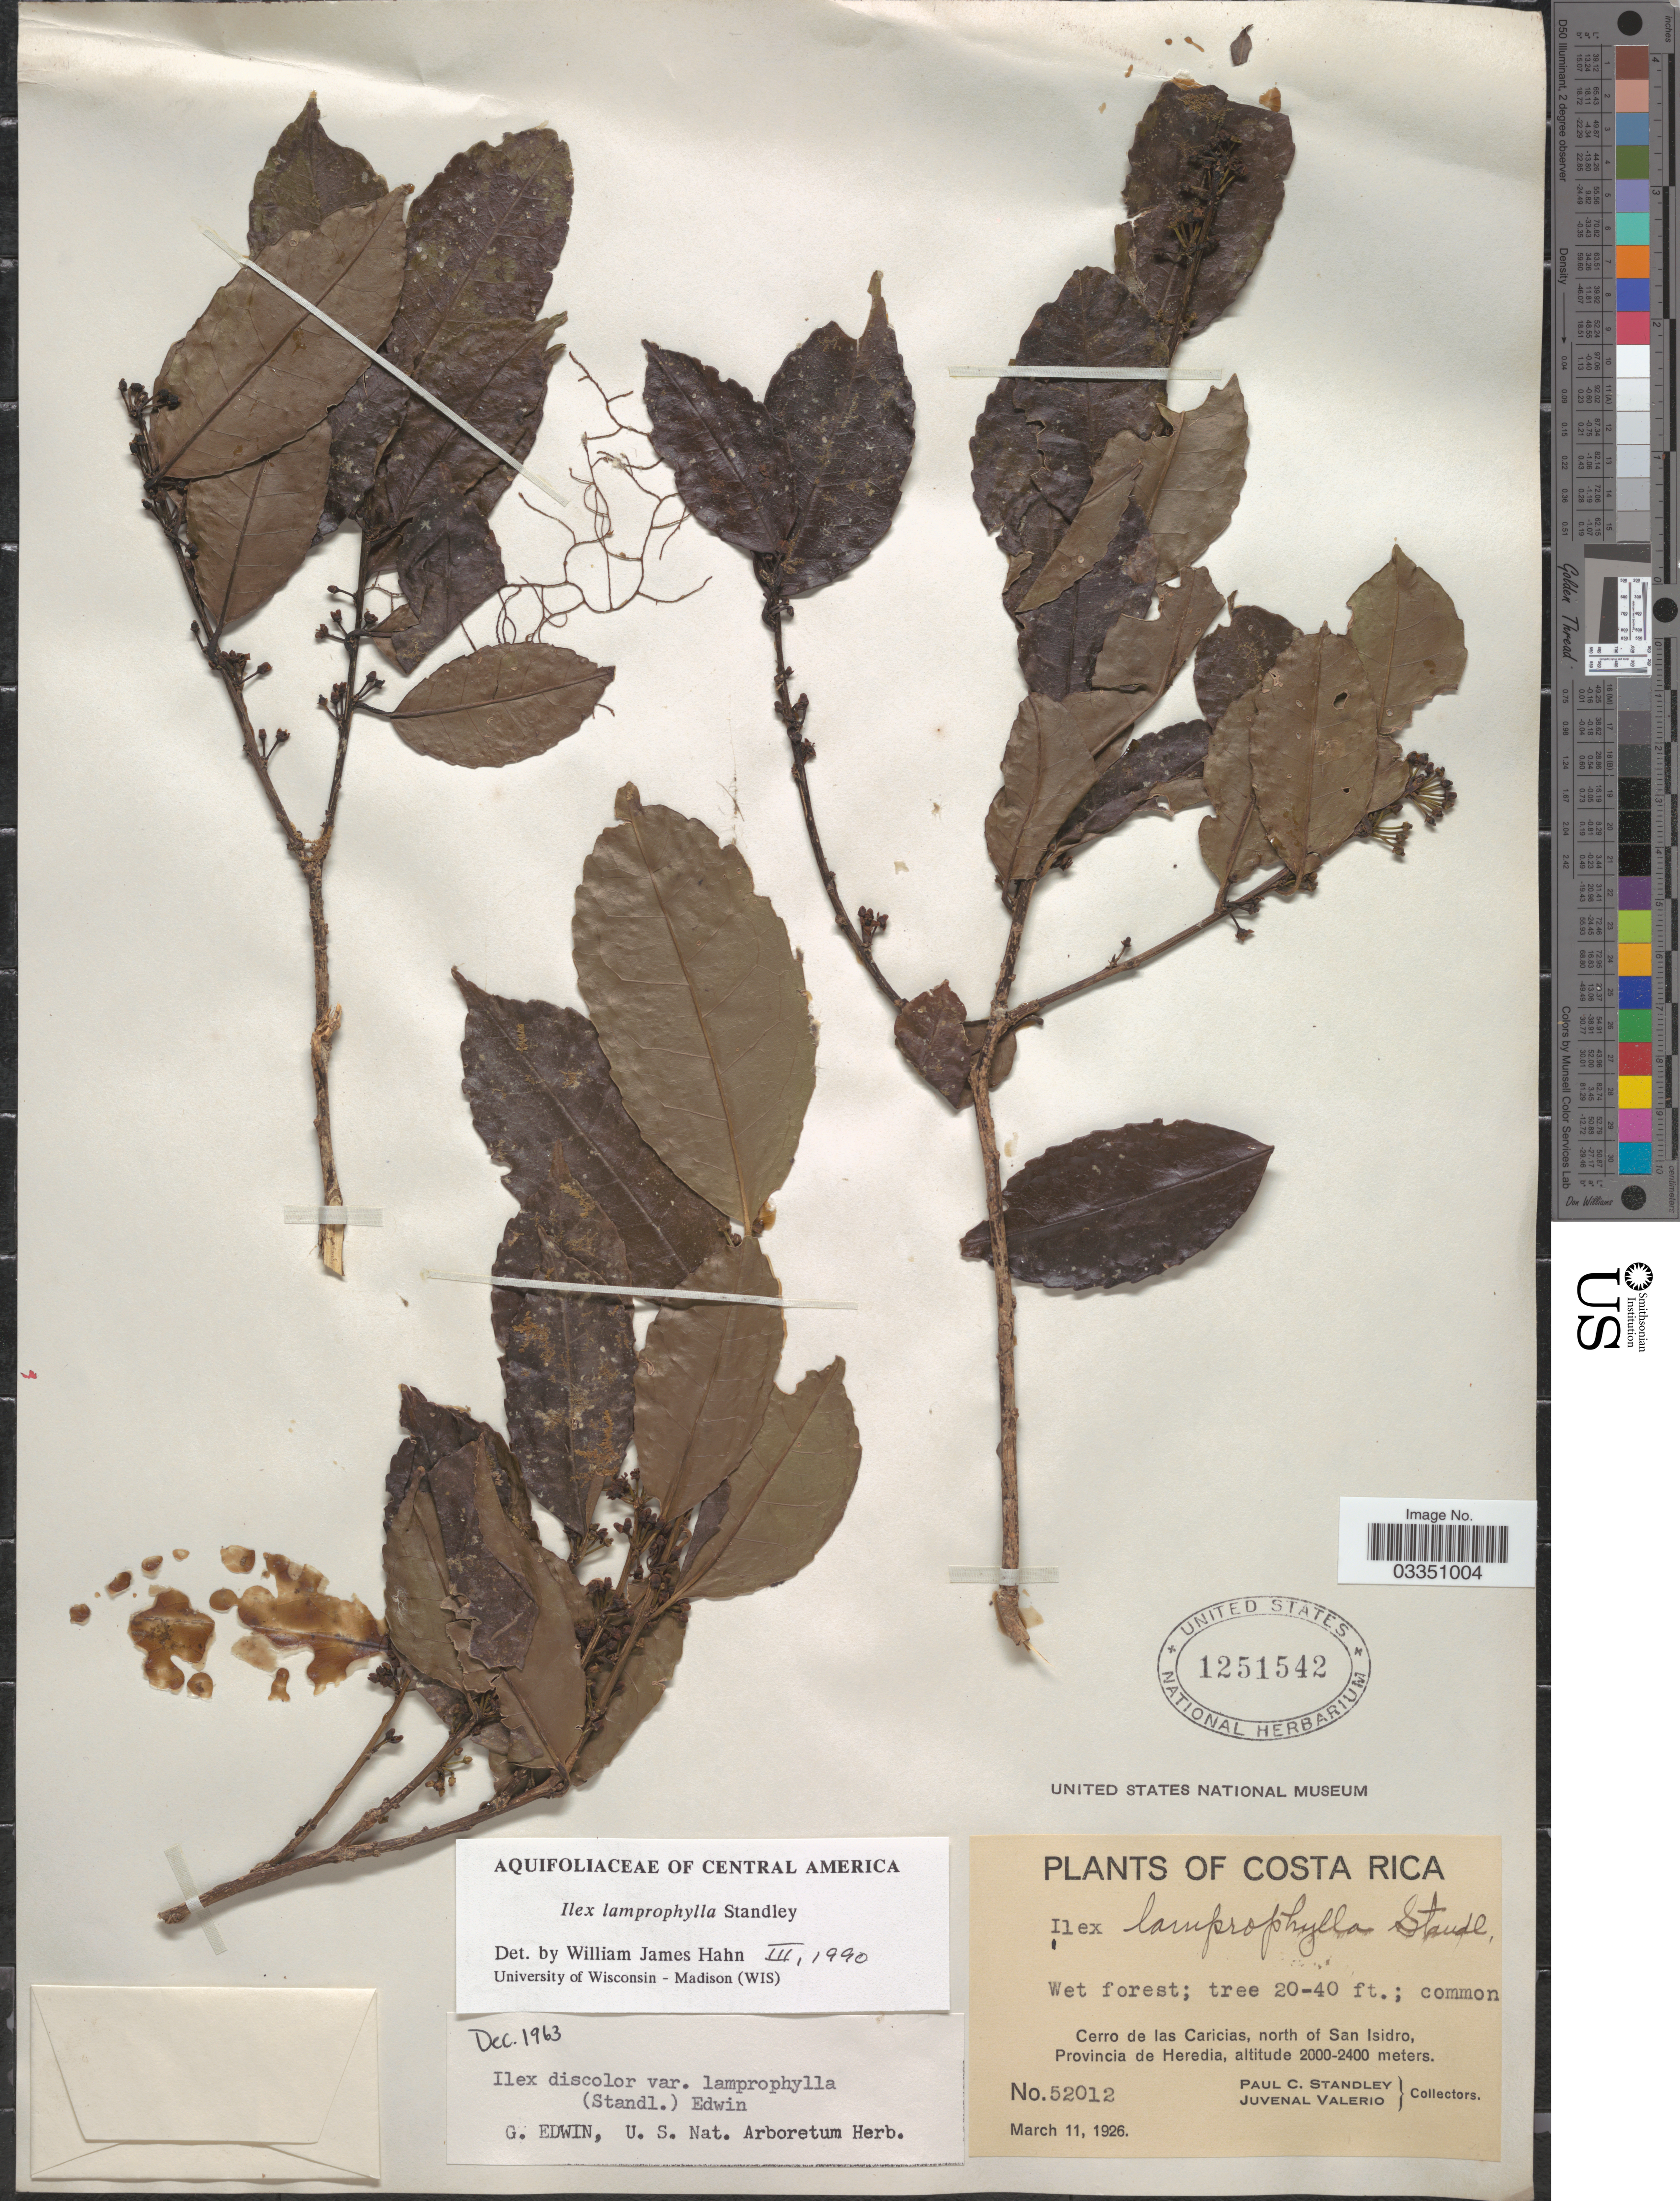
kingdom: Plantae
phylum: Tracheophyta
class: Magnoliopsida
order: Aquifoliales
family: Aquifoliaceae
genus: Ilex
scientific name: Ilex lamprophylla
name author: Standl.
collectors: P. C. Standley & J. Valerio R.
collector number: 52012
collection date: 1926-03-11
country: Costa Rica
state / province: Heredia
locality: Cerro de las Caricias, north of San Isidro.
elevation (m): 2000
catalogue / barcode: US 1251542